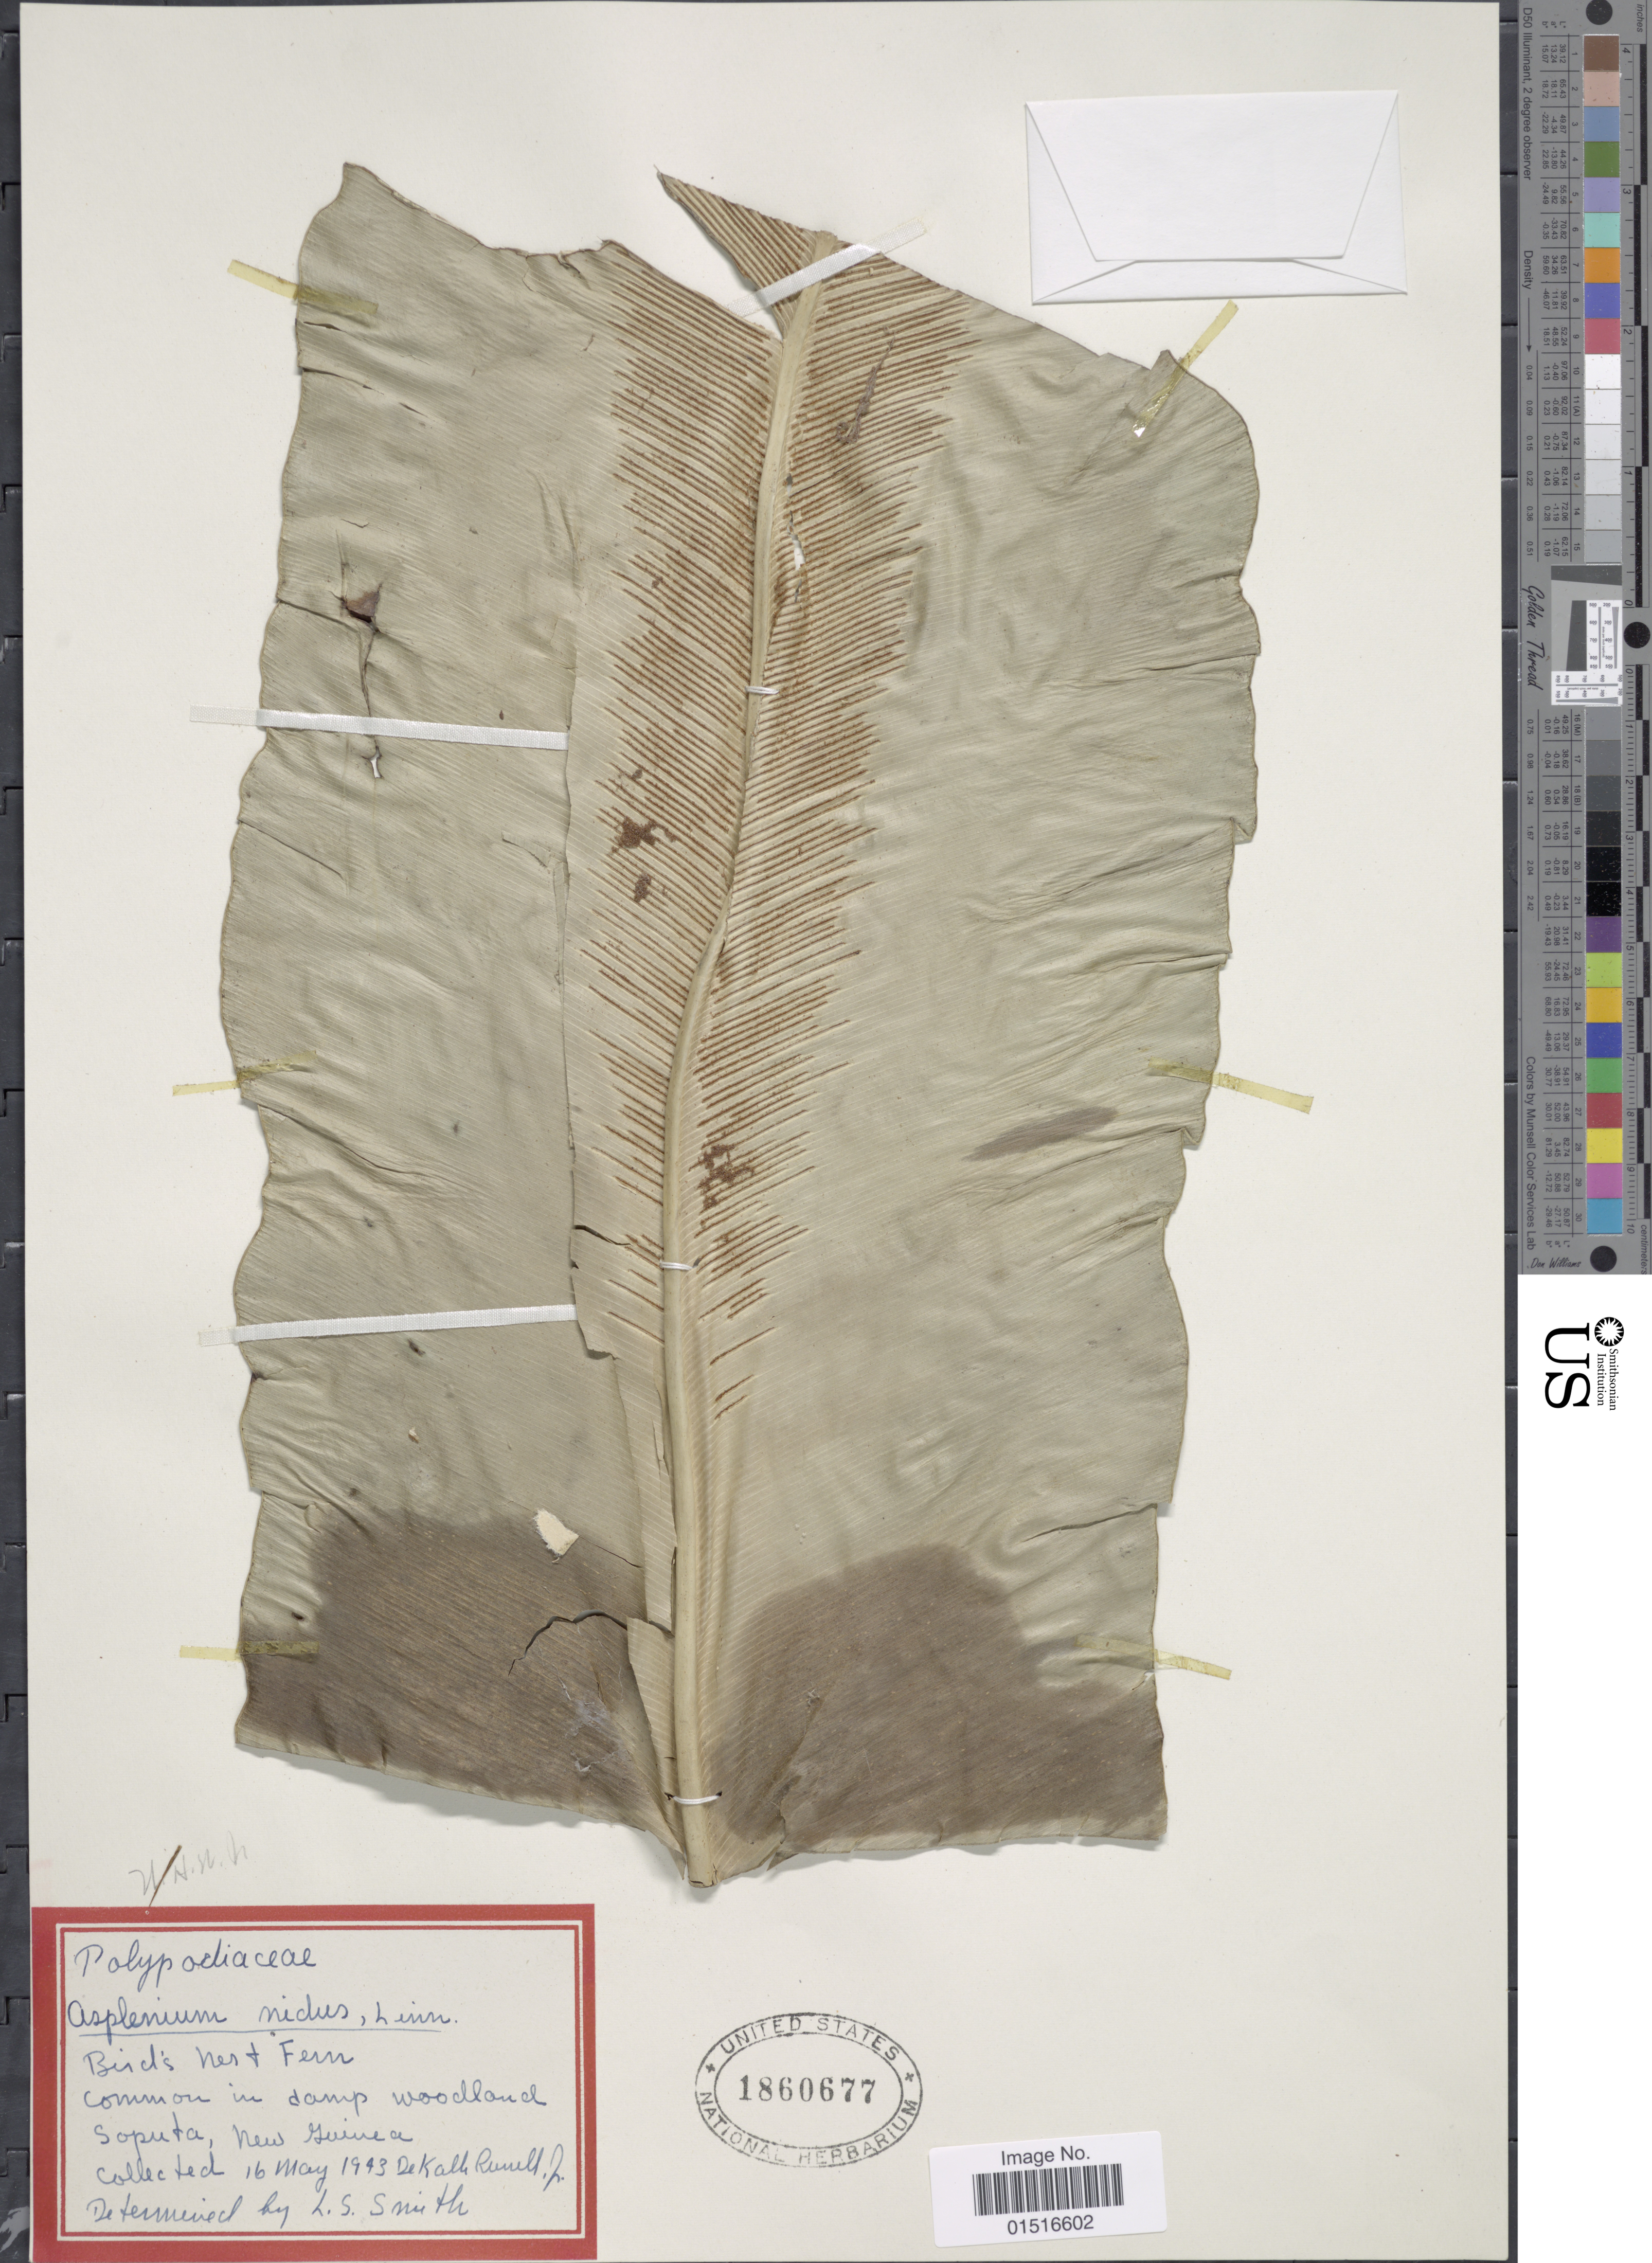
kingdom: Plantae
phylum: Tracheophyta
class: Polypodiopsida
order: Polypodiales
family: Aspleniaceae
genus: Asplenium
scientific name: Asplenium nidus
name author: L.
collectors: D. K. Russell Jr.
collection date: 1943-05-16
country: Papua New Guinea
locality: Soputa, New Guinea, Bird's Nest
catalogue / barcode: US 1860677